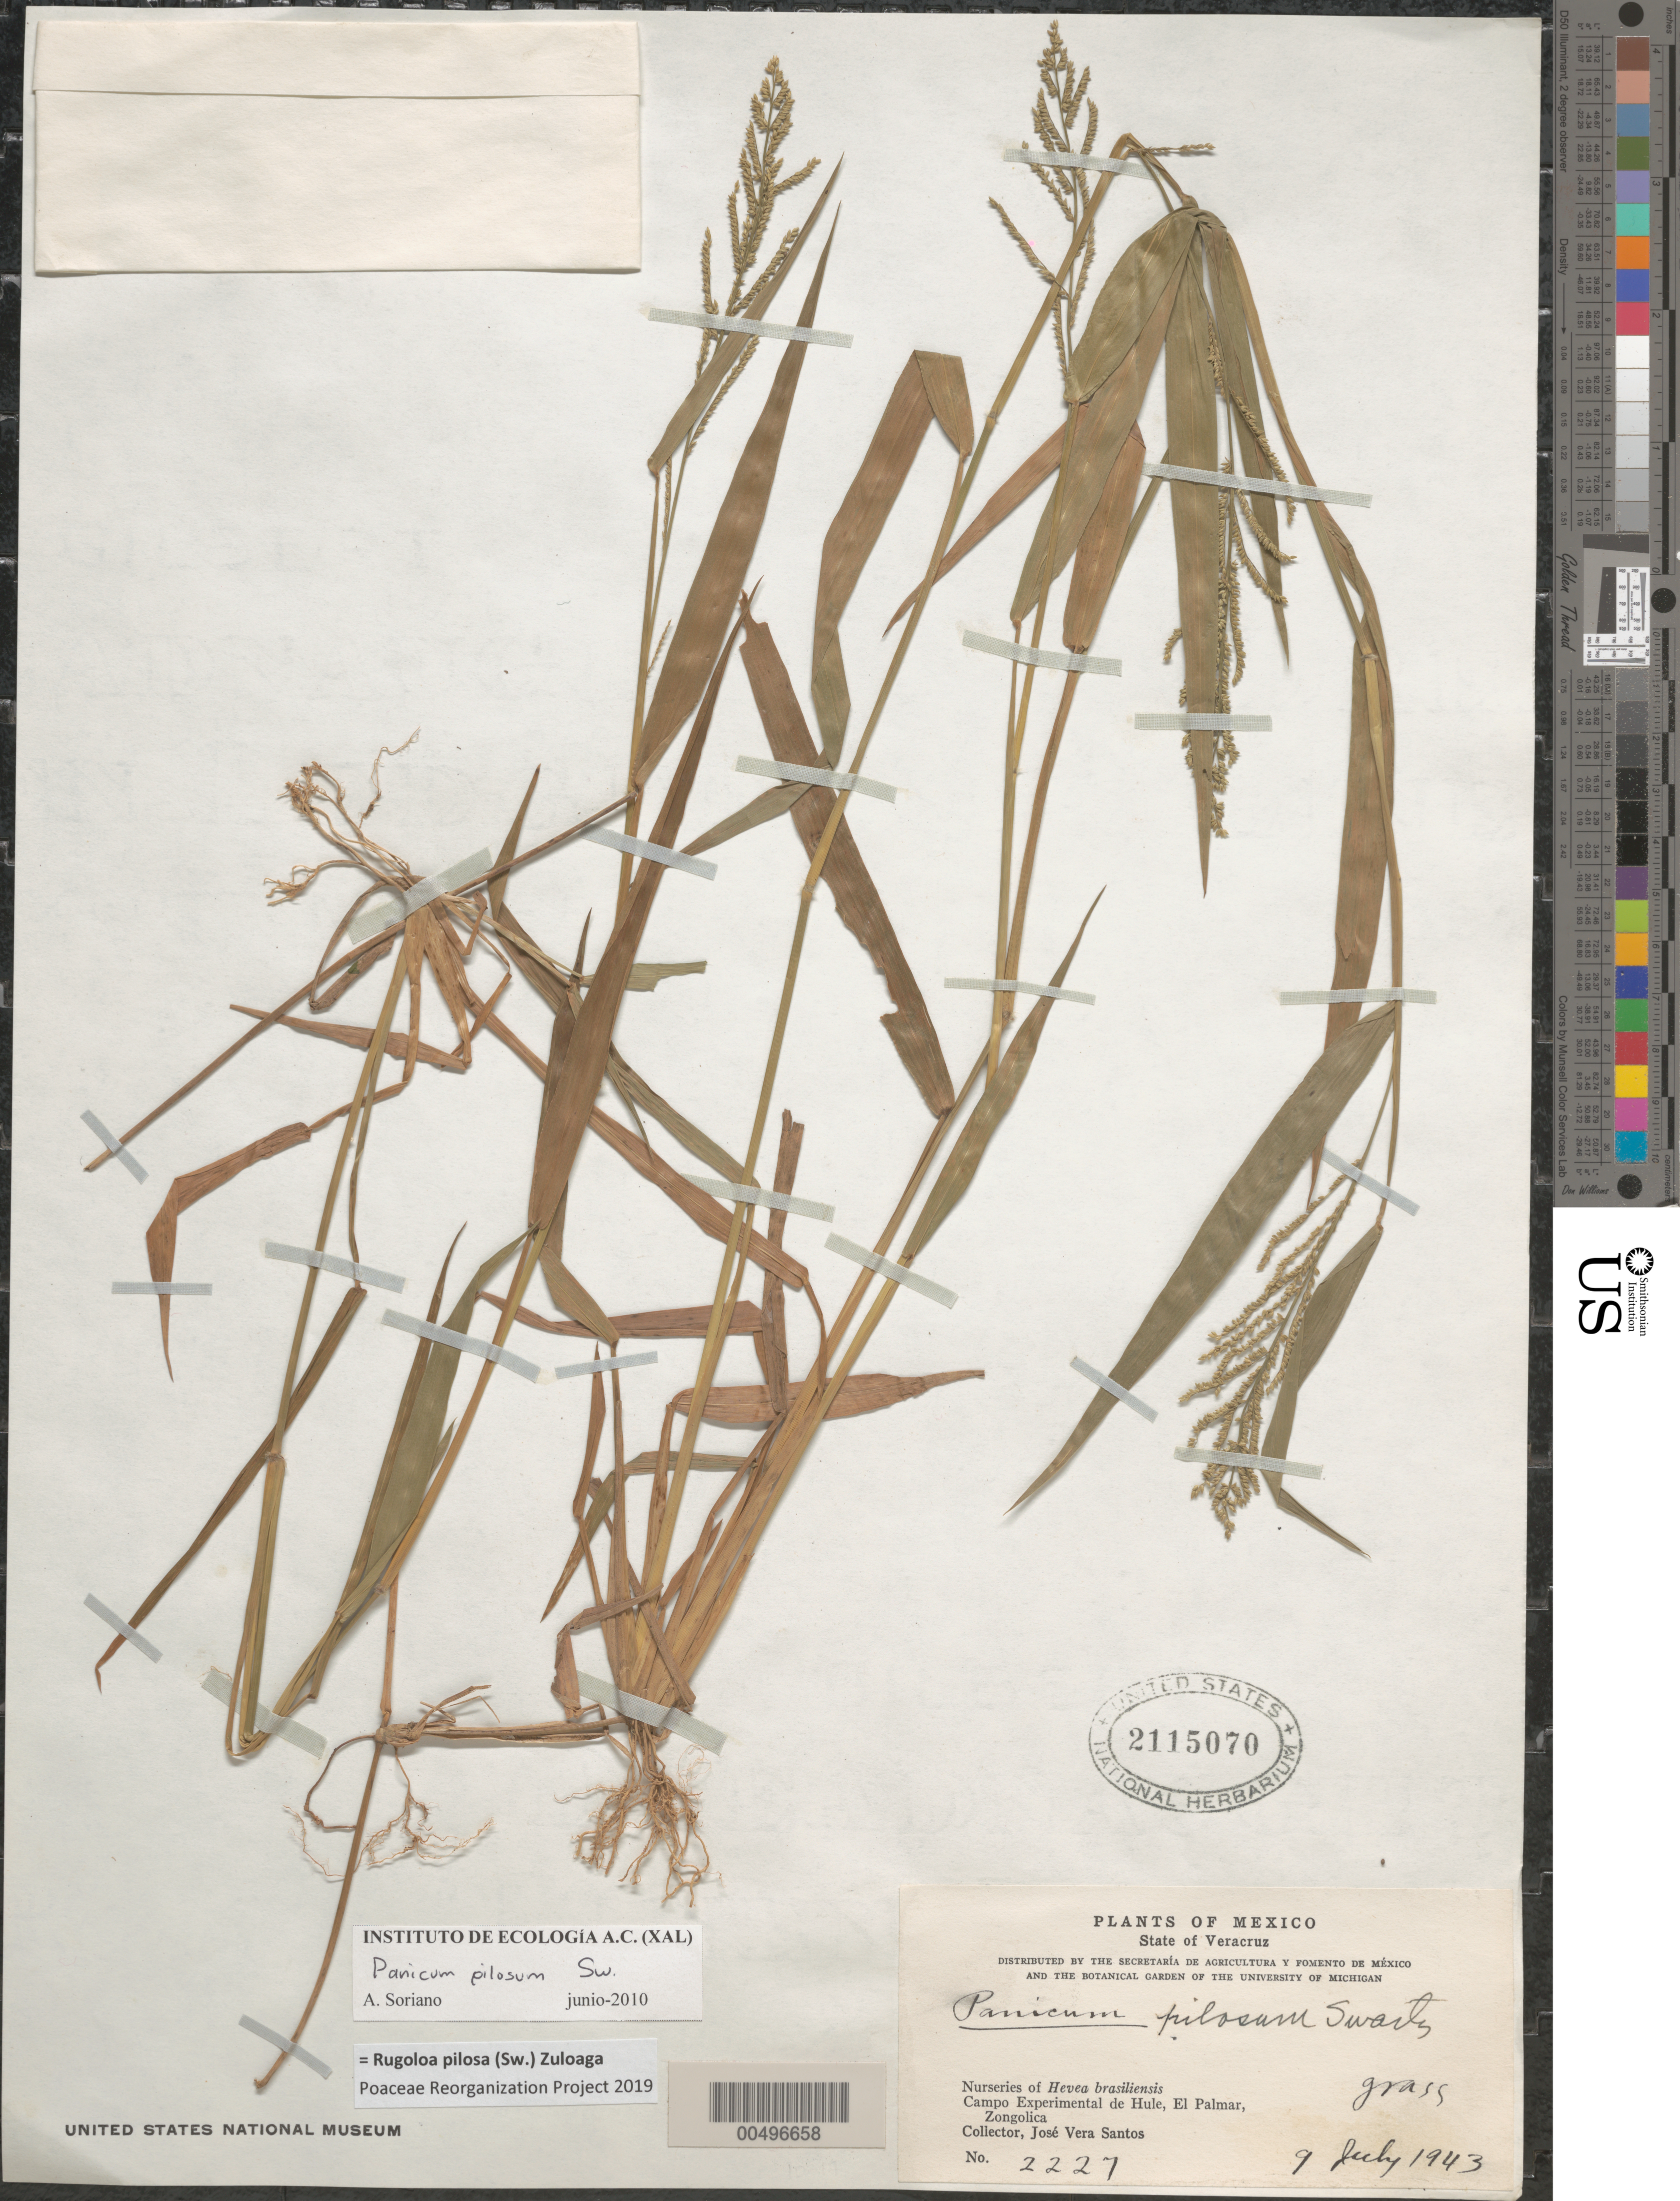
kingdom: Plantae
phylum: Tracheophyta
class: Liliopsida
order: Poales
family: Poaceae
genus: Panicum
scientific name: Panicum pilosum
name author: Sw.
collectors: J. V. Santos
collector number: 2227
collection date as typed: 9 Jul 1943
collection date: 1943-07-09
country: Mexico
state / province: Veracruz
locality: Nurseries of Hevea brasiliensis, Campo Experimental de Hule, El Palmar, Zongolica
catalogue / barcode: US 2115070